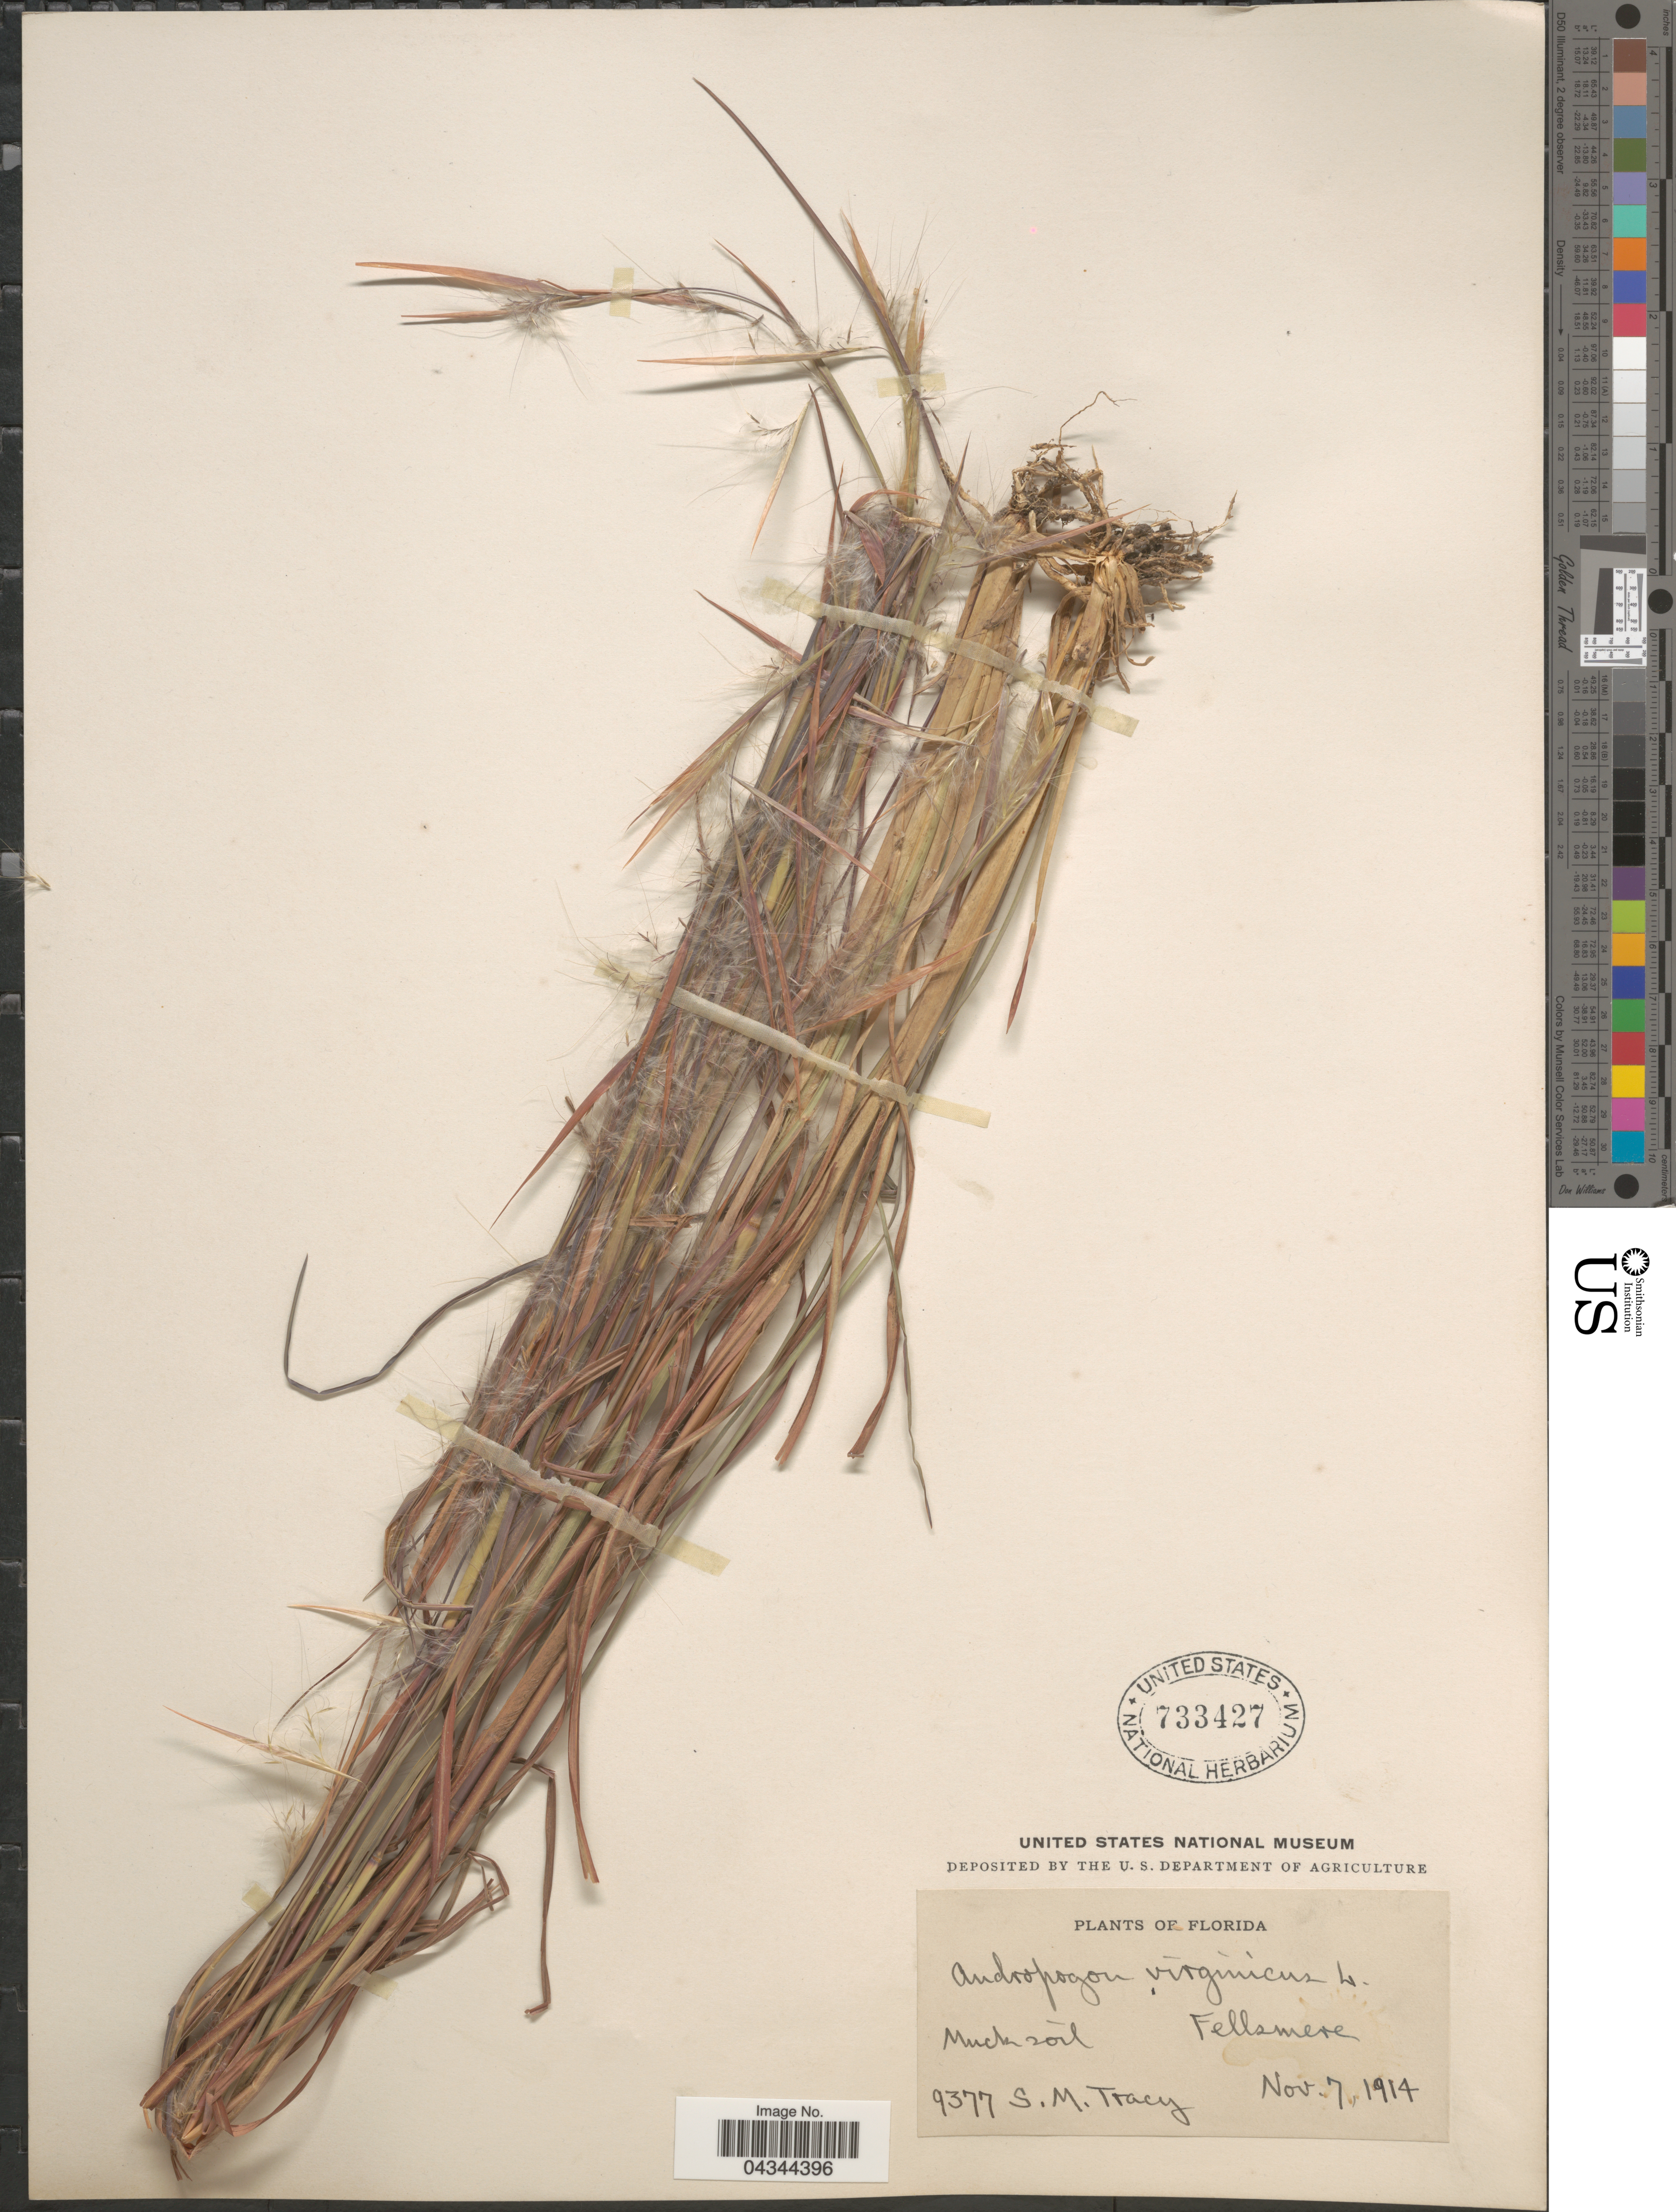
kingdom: Plantae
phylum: Tracheophyta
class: Liliopsida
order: Poales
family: Poaceae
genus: Andropogon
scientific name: Andropogon virginicus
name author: L.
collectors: S. M. Tracy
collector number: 9377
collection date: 1914-11-07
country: United States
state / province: Florida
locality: Fellsmere.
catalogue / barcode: US 733427